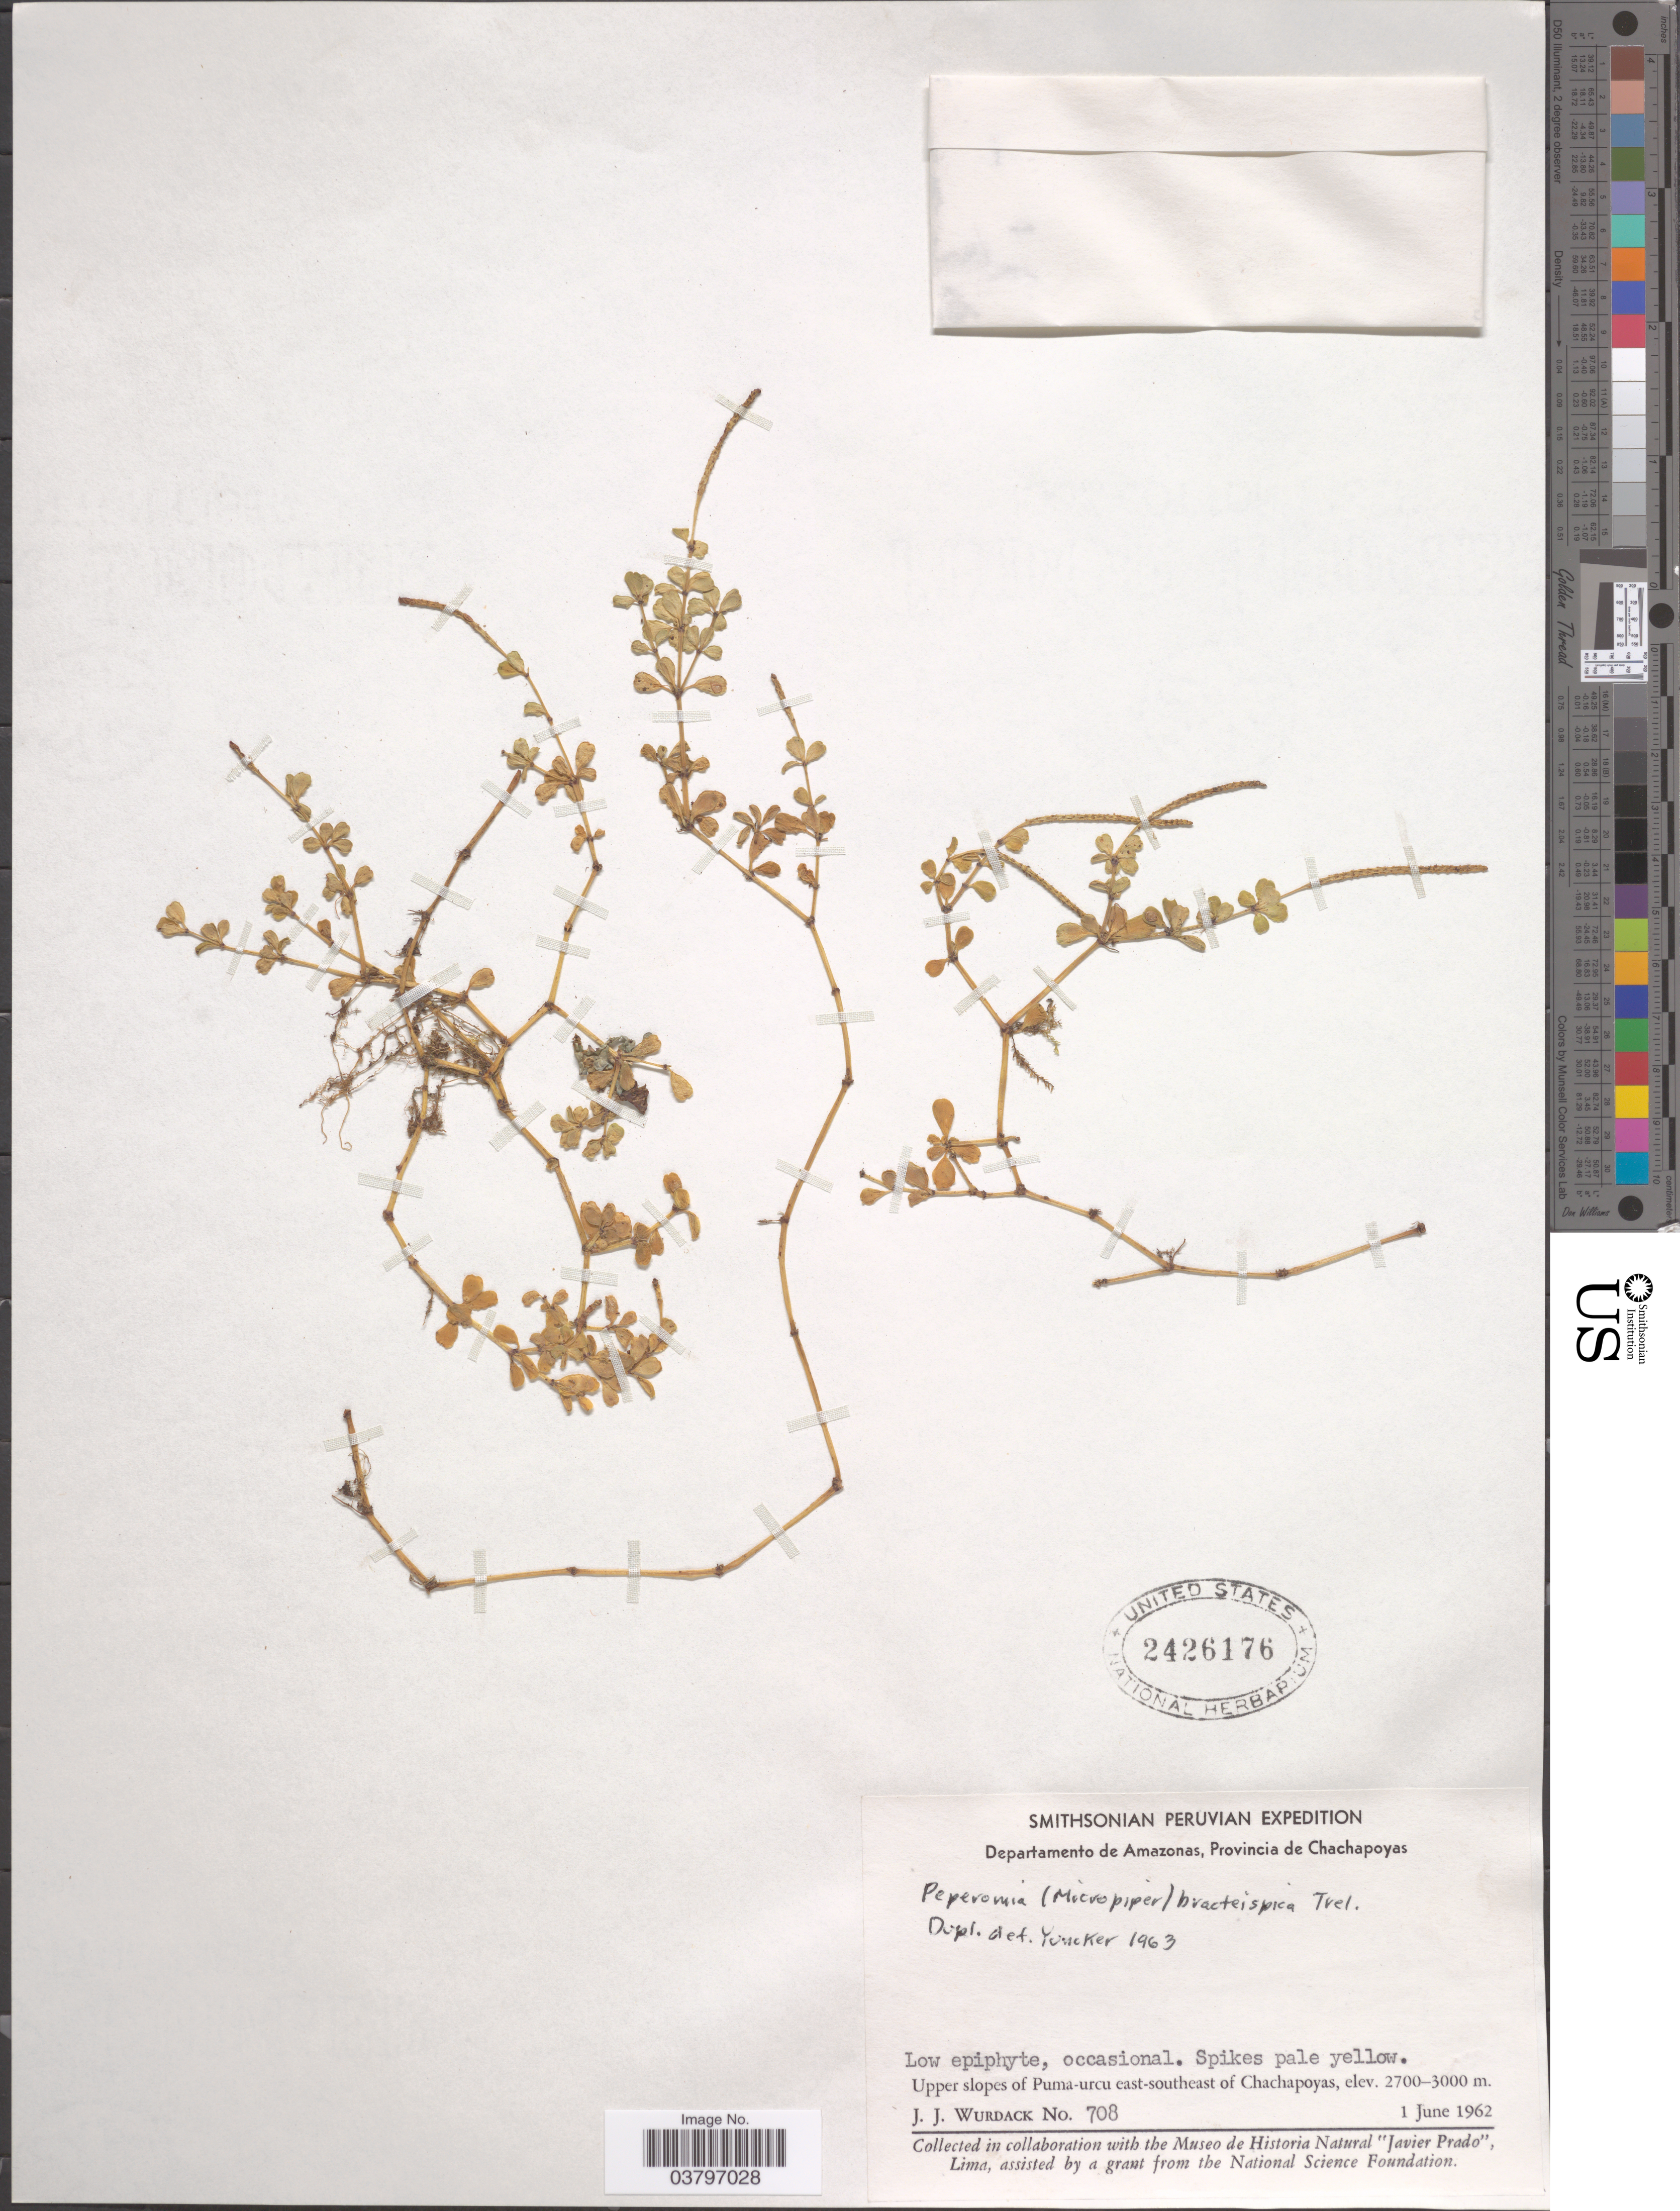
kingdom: Plantae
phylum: Tracheophyta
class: Magnoliopsida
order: Piperales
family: Piperaceae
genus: Peperomia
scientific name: Peperomia bracteispica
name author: Trel. in J.F. Macbr.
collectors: J. J. Wurdack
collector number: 708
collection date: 1962-06-01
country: Peru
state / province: Amazonas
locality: Departamento de Amazonas, Provincia de Chachapoyas. Upper slopes of Puma-urcu east-southeast of Chachapoyas.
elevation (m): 2700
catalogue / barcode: US 2426176